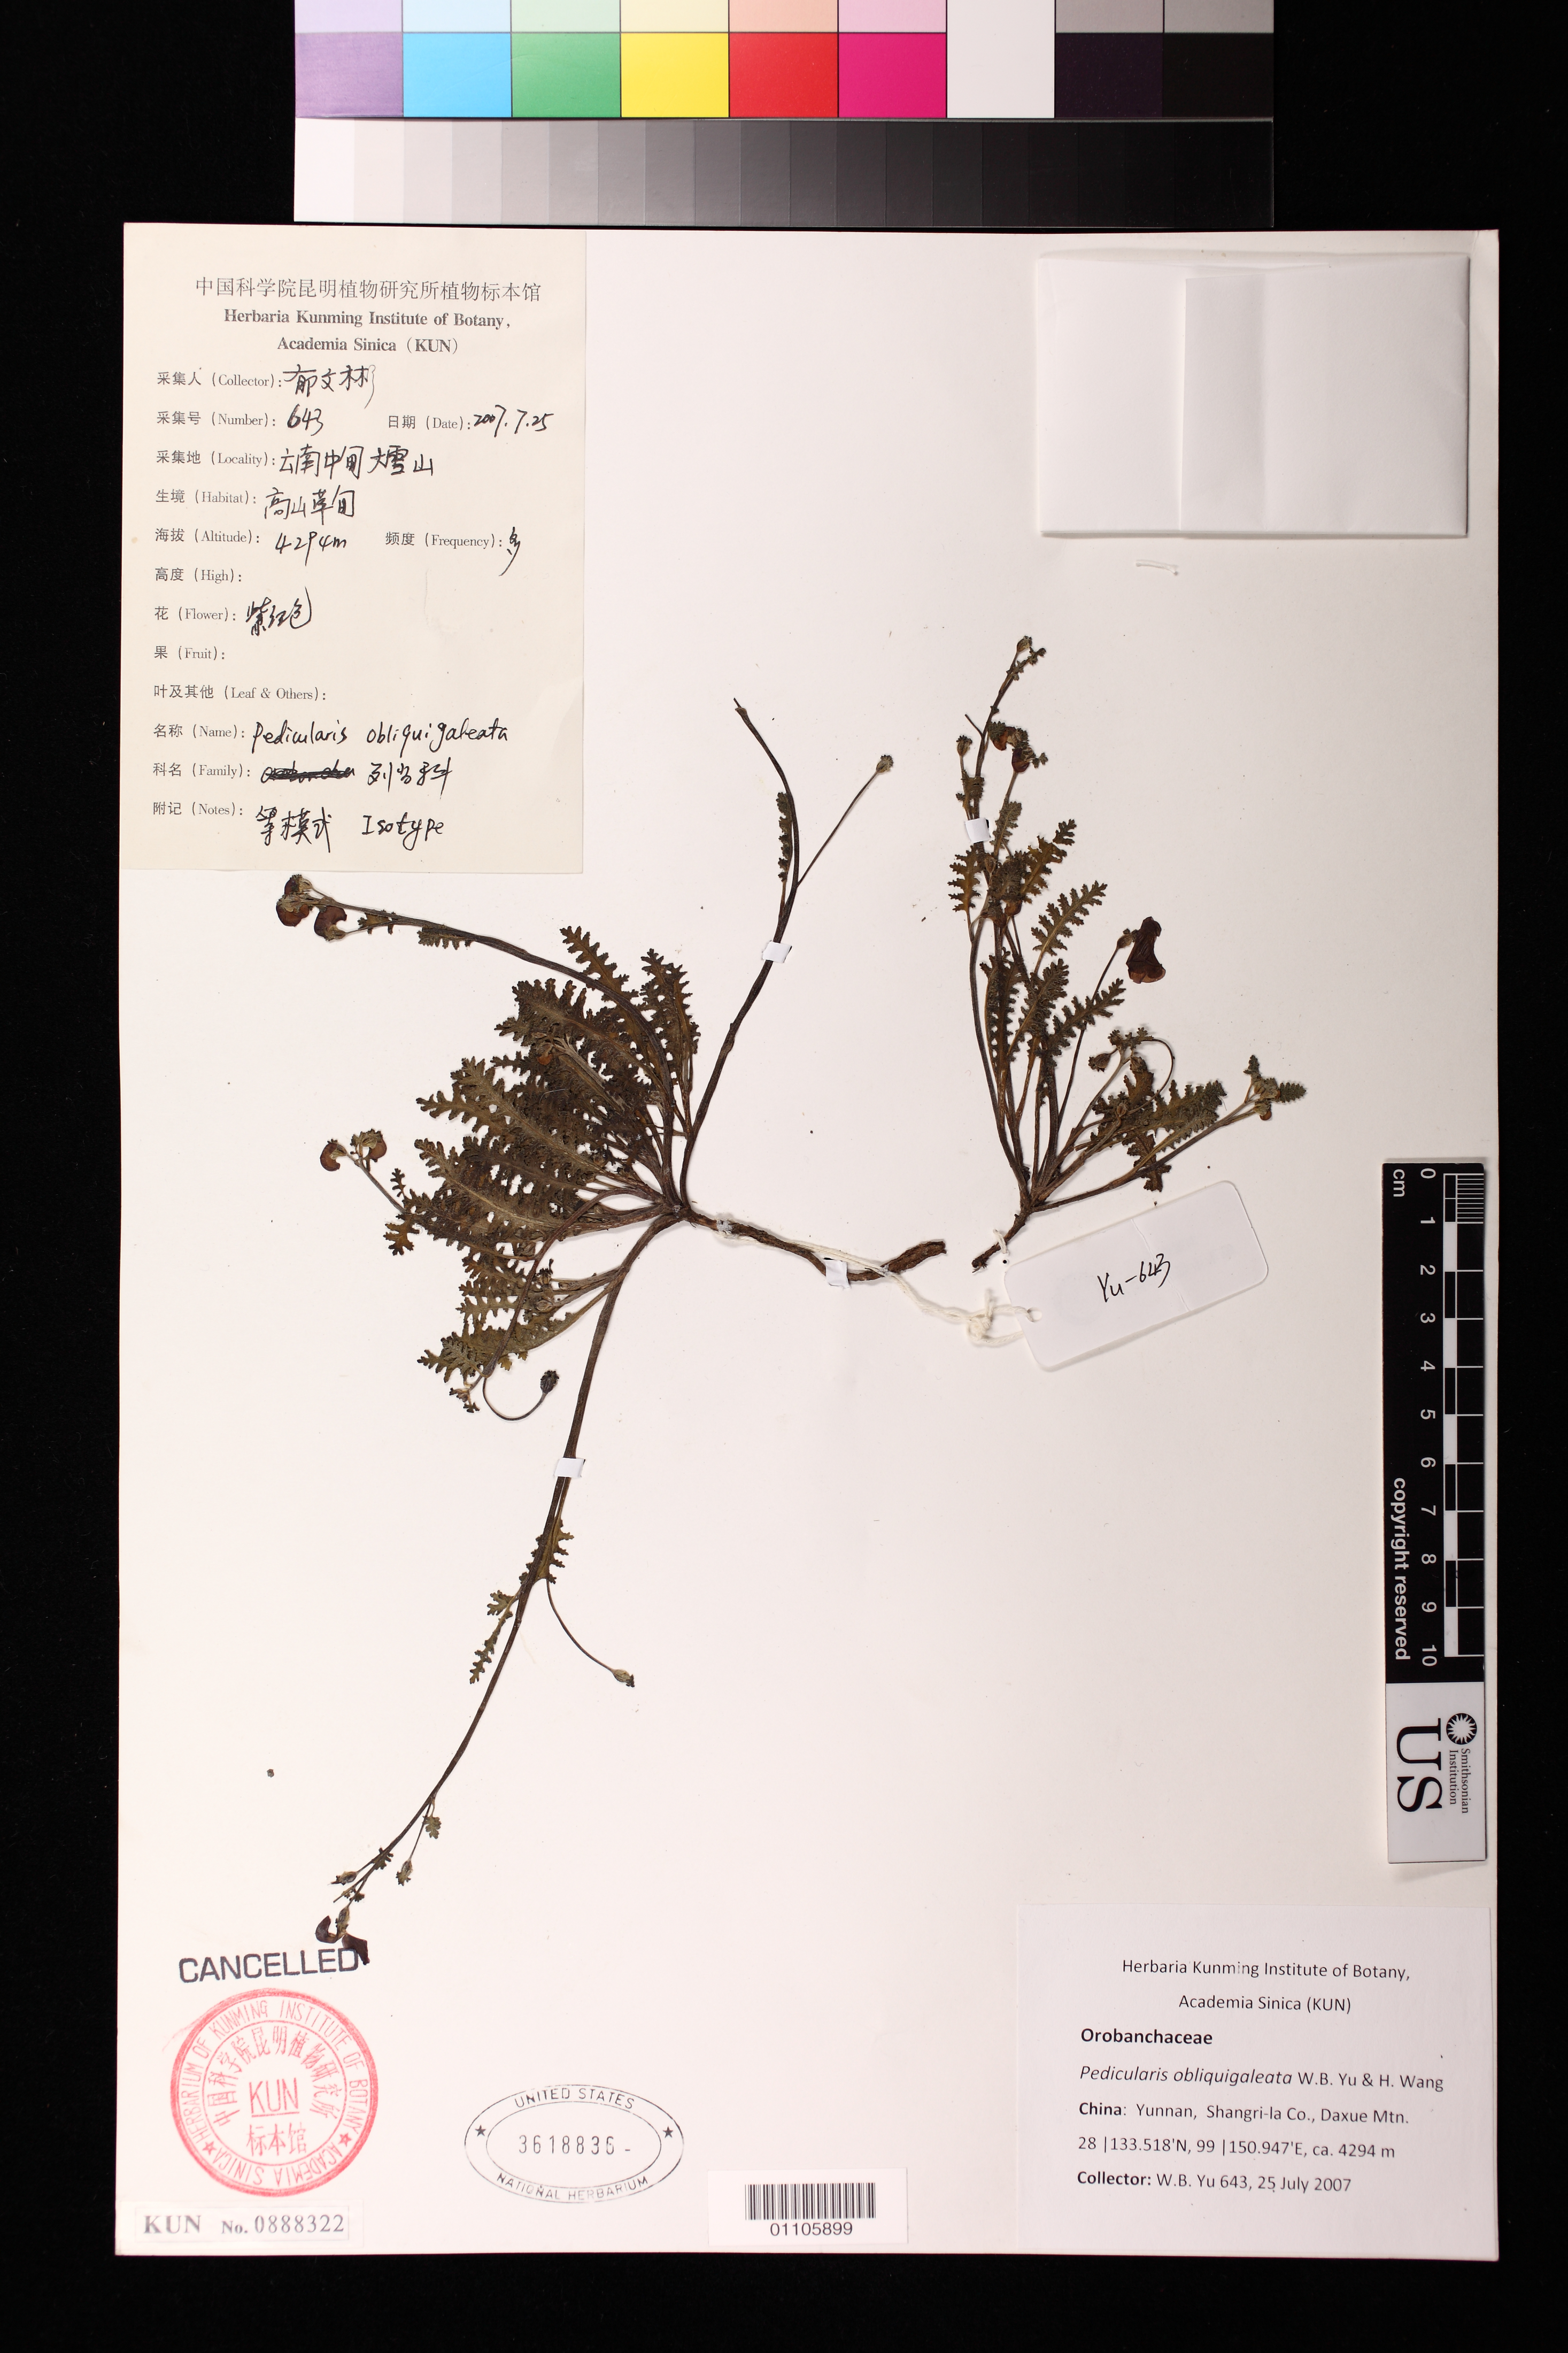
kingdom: Plantae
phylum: Tracheophyta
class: Magnoliopsida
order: Lamiales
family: Orobanchaceae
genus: Pedicularis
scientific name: Pedicularis obliquigaleata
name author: W.B. Yu & H. Wang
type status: Isotype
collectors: W. B. Yu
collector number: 643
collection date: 2007-07-25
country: China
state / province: Yunnan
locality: Yunnan: Shangri-la Co., Daxue Mtn.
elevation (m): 4294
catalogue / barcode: US 3618836